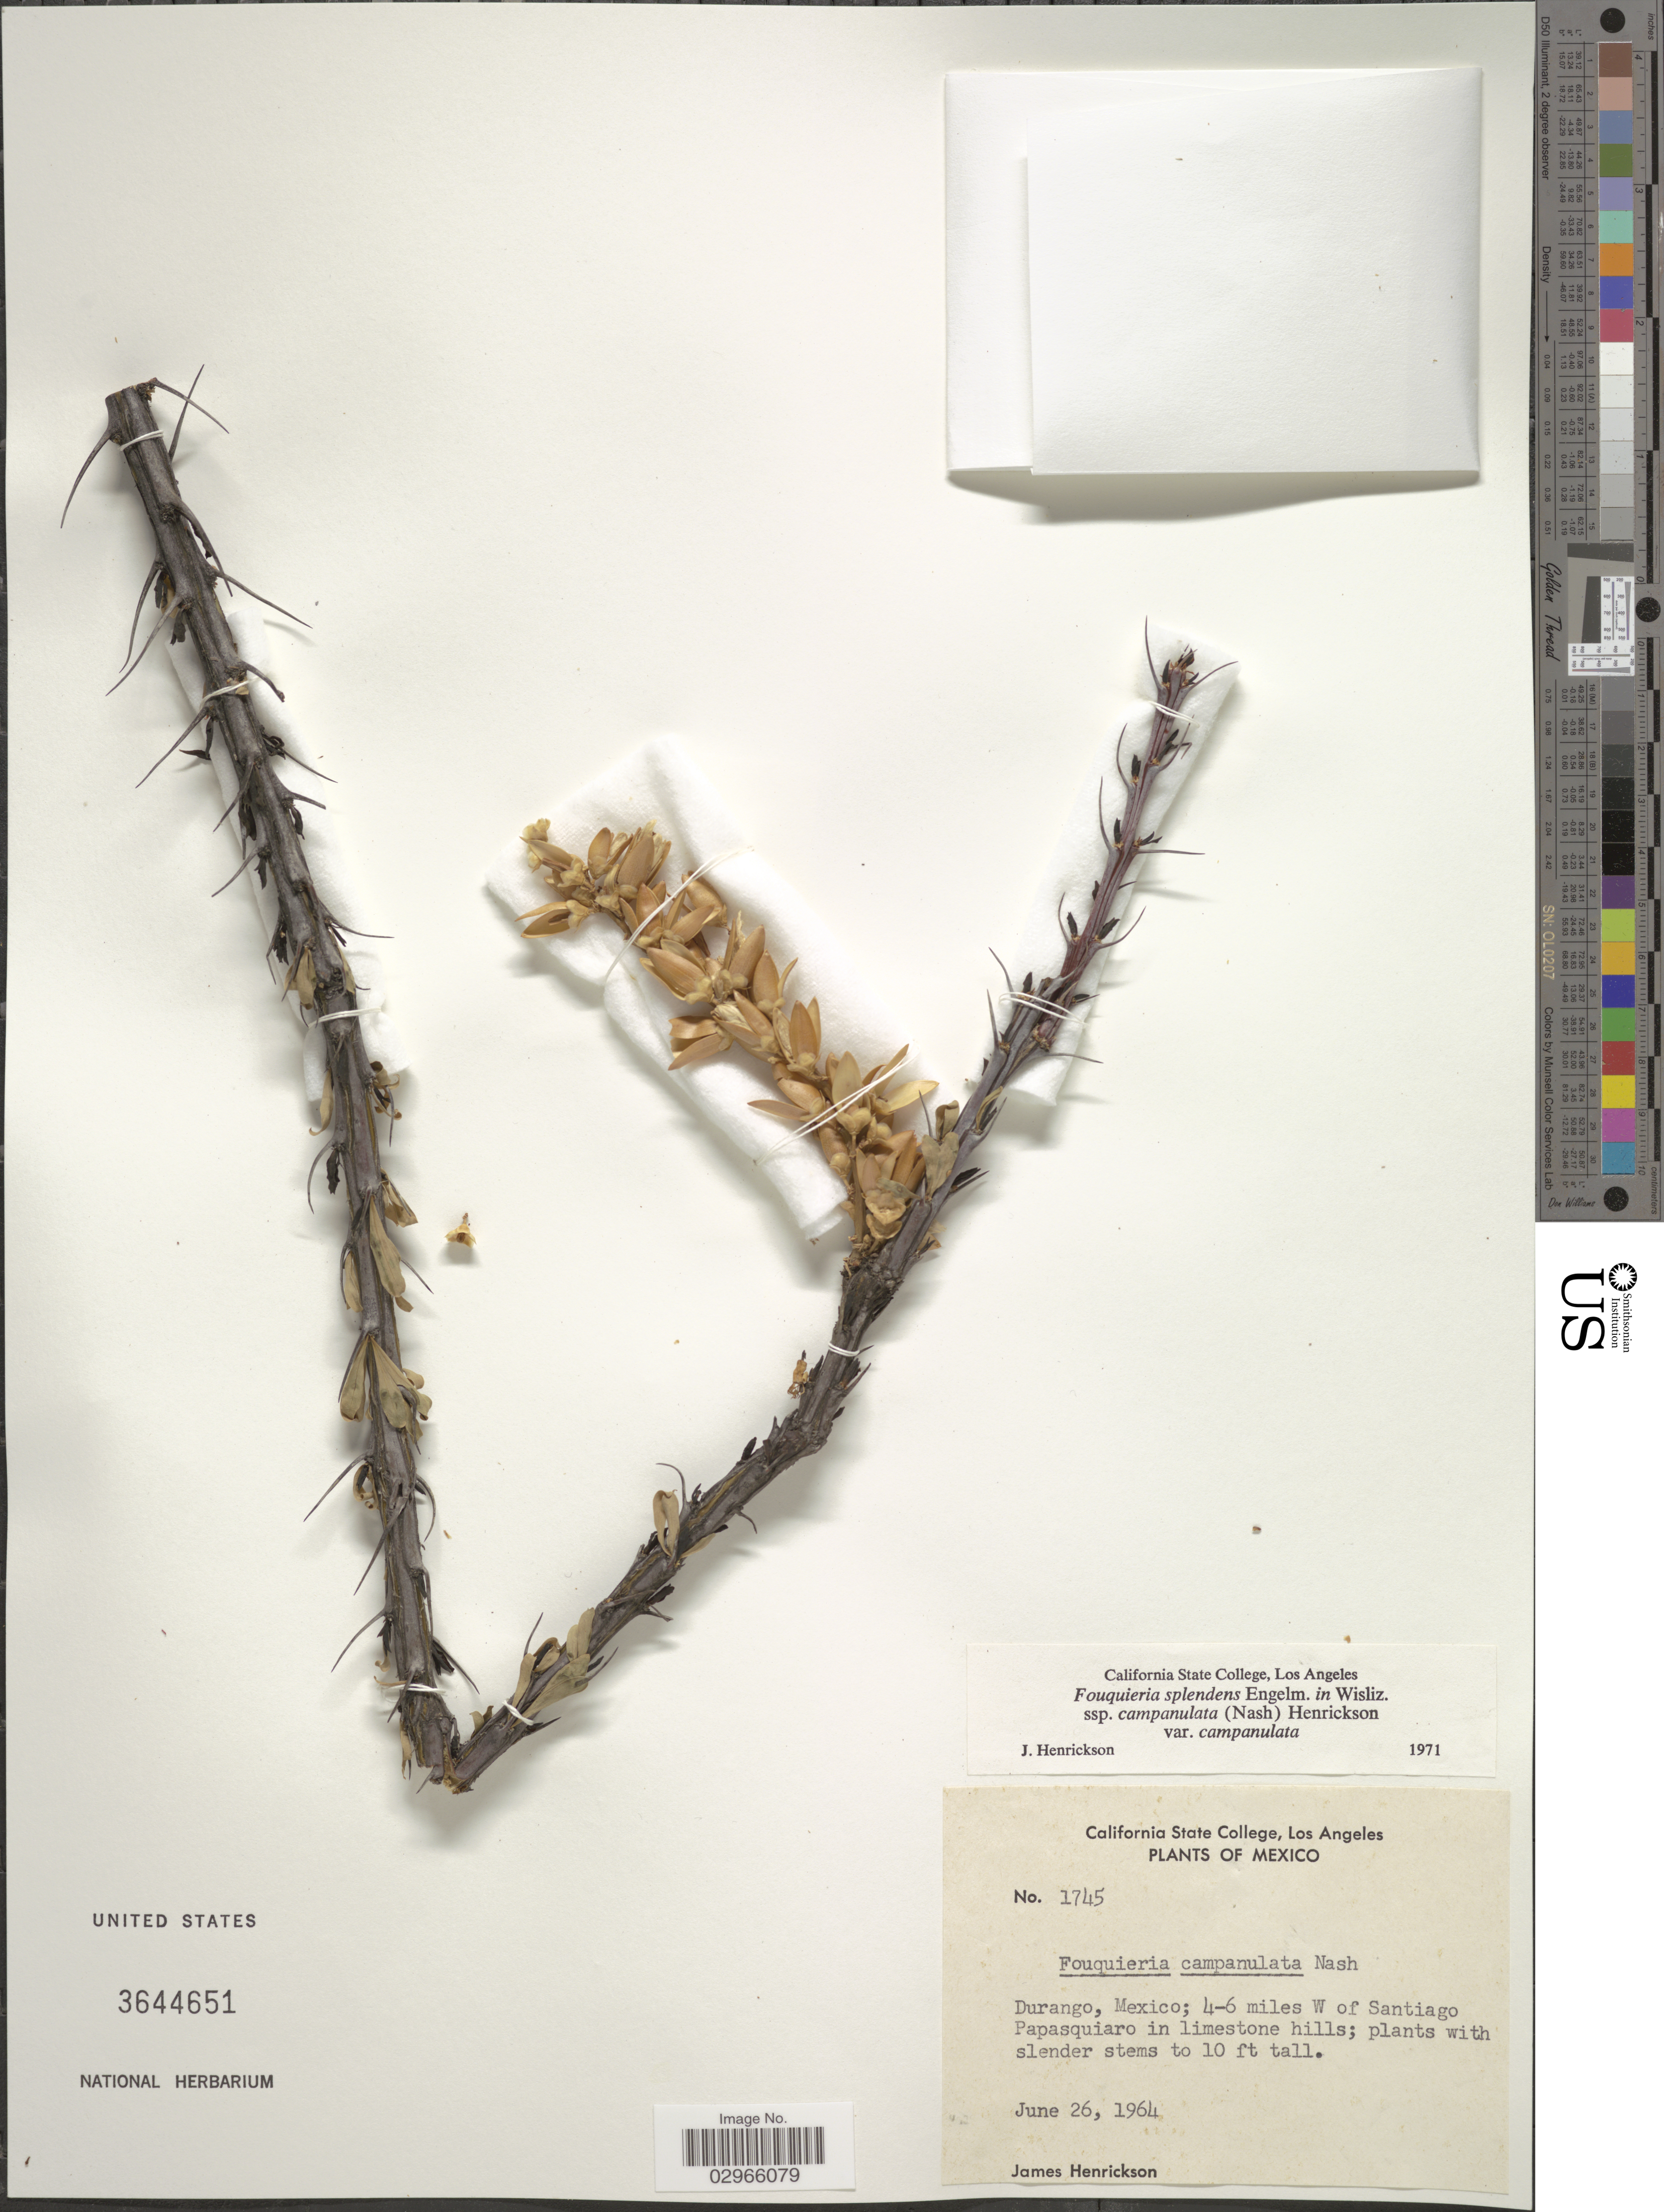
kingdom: Plantae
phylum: Tracheophyta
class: Magnoliopsida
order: Ericales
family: Fouquieriaceae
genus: Fouquieria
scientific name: Fouquieria splendens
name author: Engelm.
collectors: J. Henrickson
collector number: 1745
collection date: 1964-06-26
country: Mexico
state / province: Durango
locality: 4-6 miles W of Santiago Papasquiaro in limestone hills.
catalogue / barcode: US 3644651